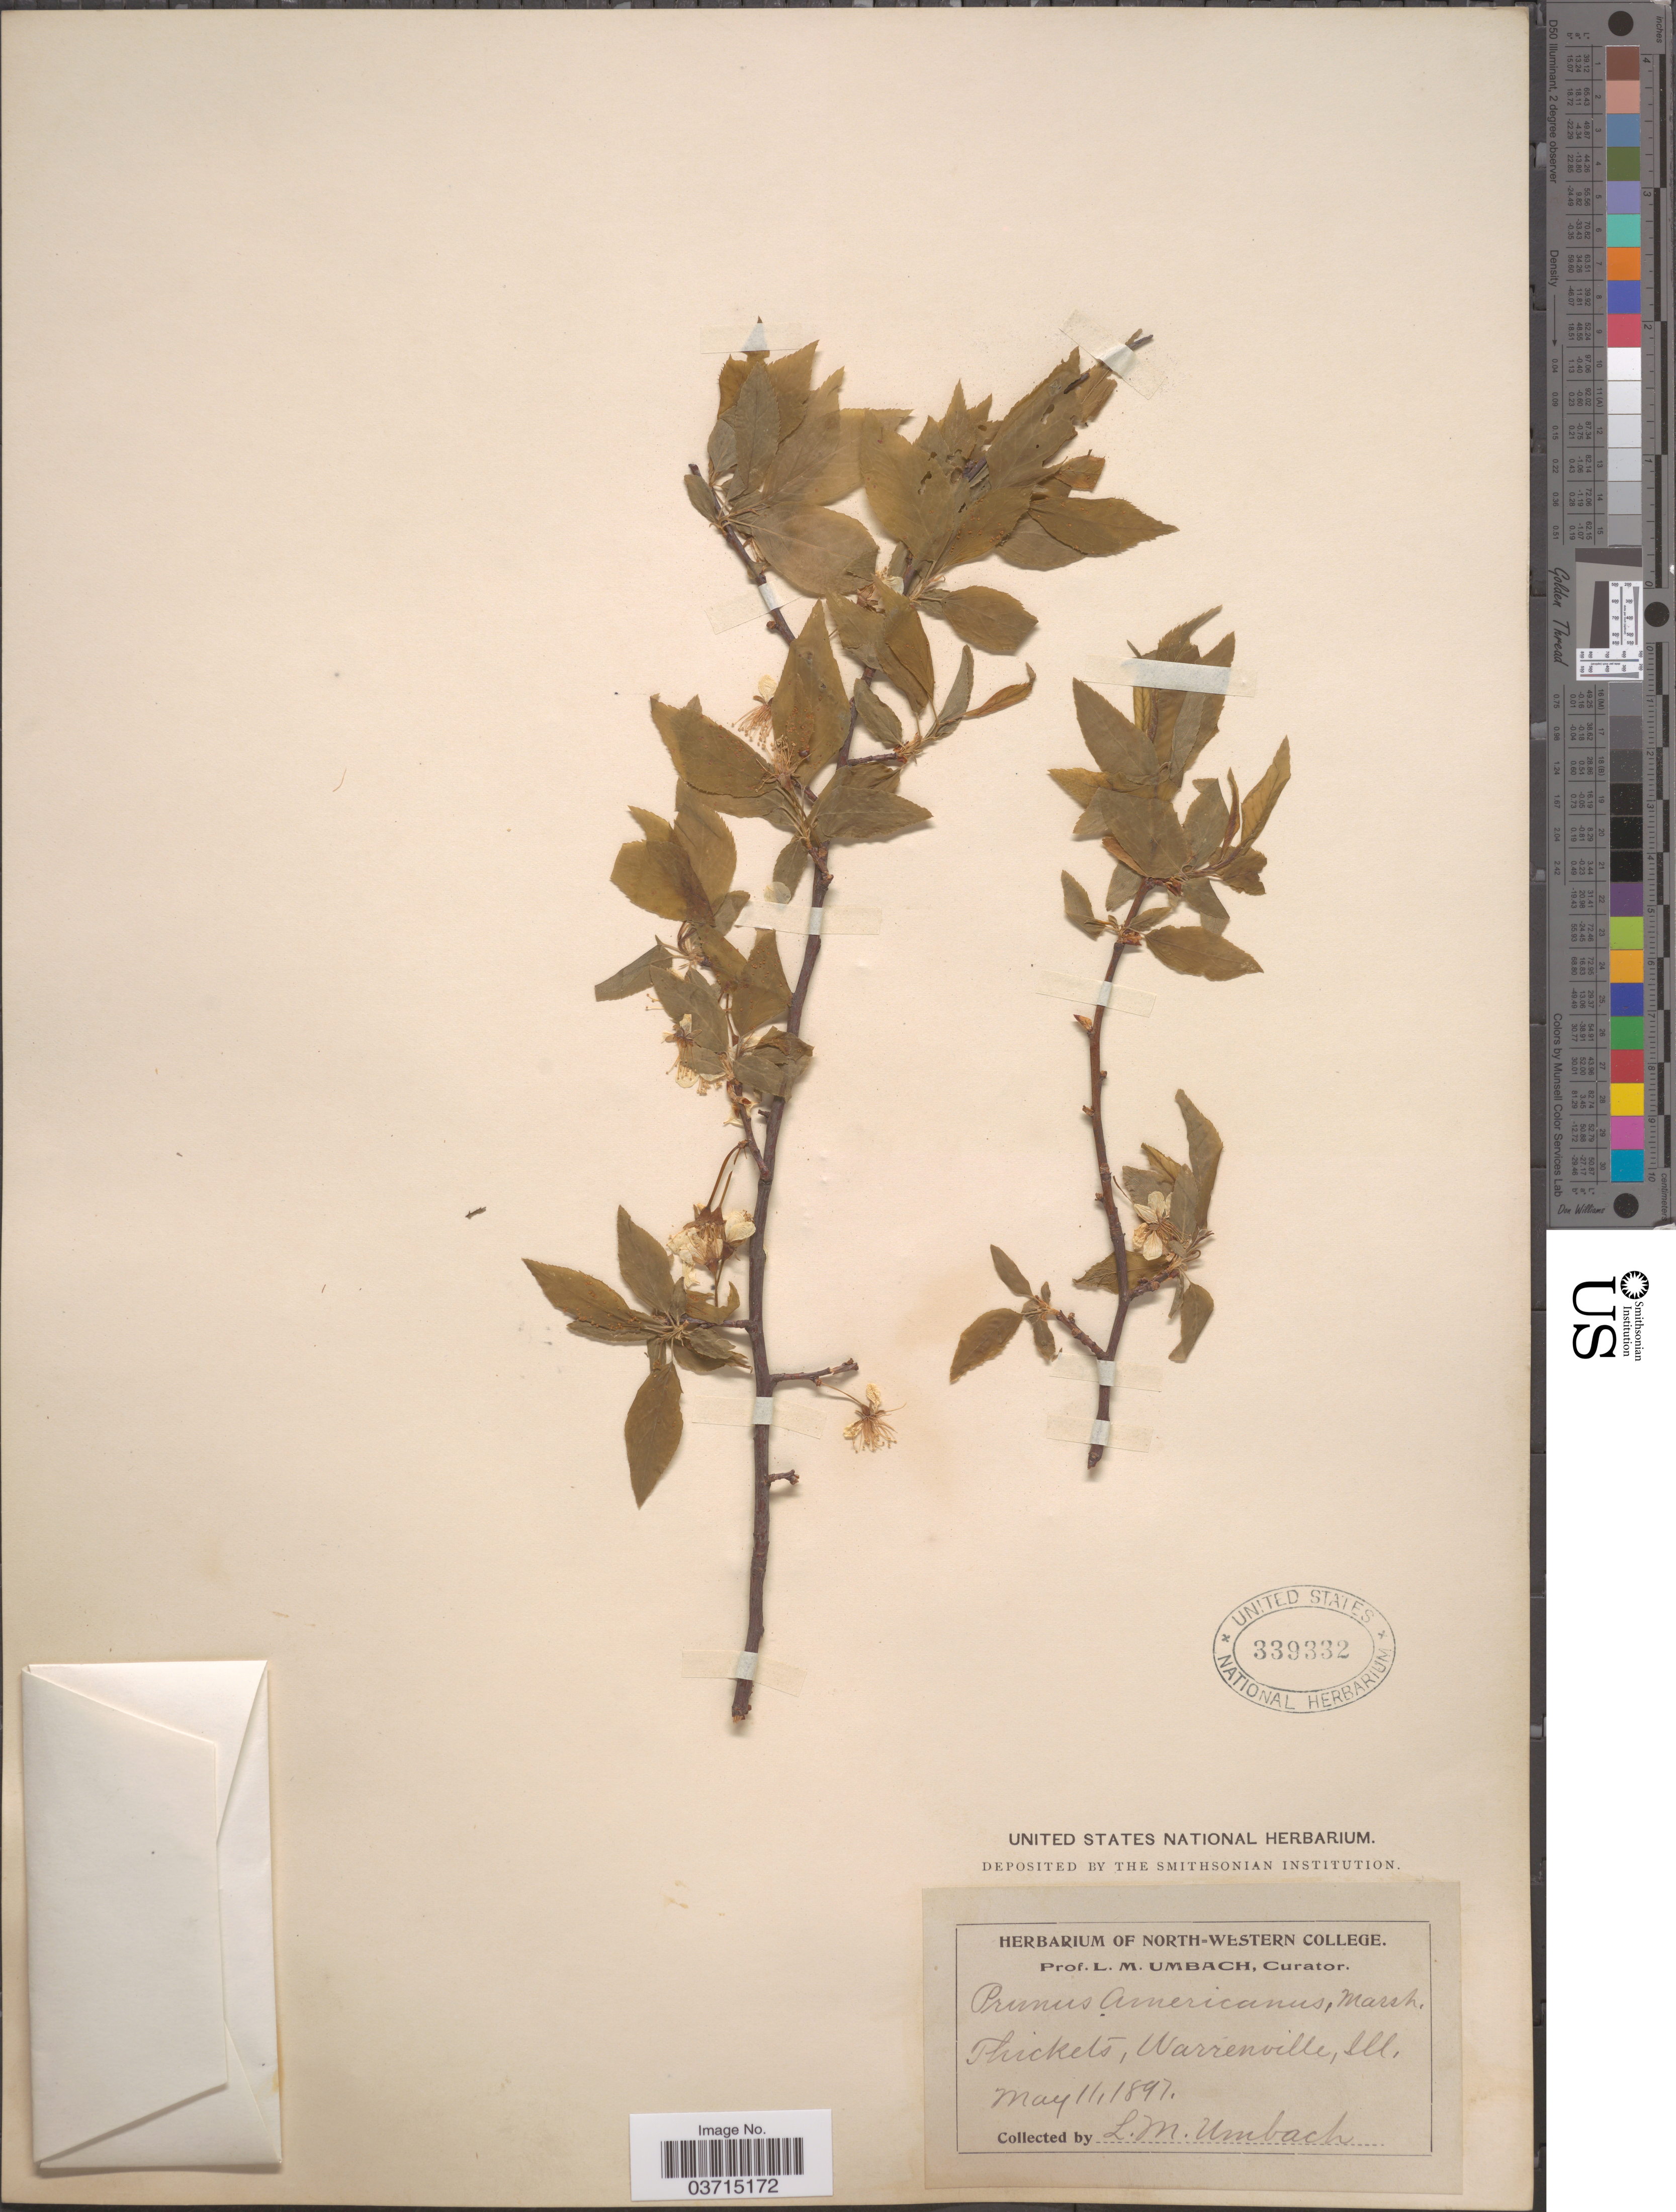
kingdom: Plantae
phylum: Tracheophyta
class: Magnoliopsida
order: Rosales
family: Rosaceae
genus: Prunus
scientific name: Prunus americana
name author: Marshall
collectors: L. M. Umbach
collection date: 1897-05-11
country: United States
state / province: Illinois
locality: Warrenville.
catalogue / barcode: US 339332